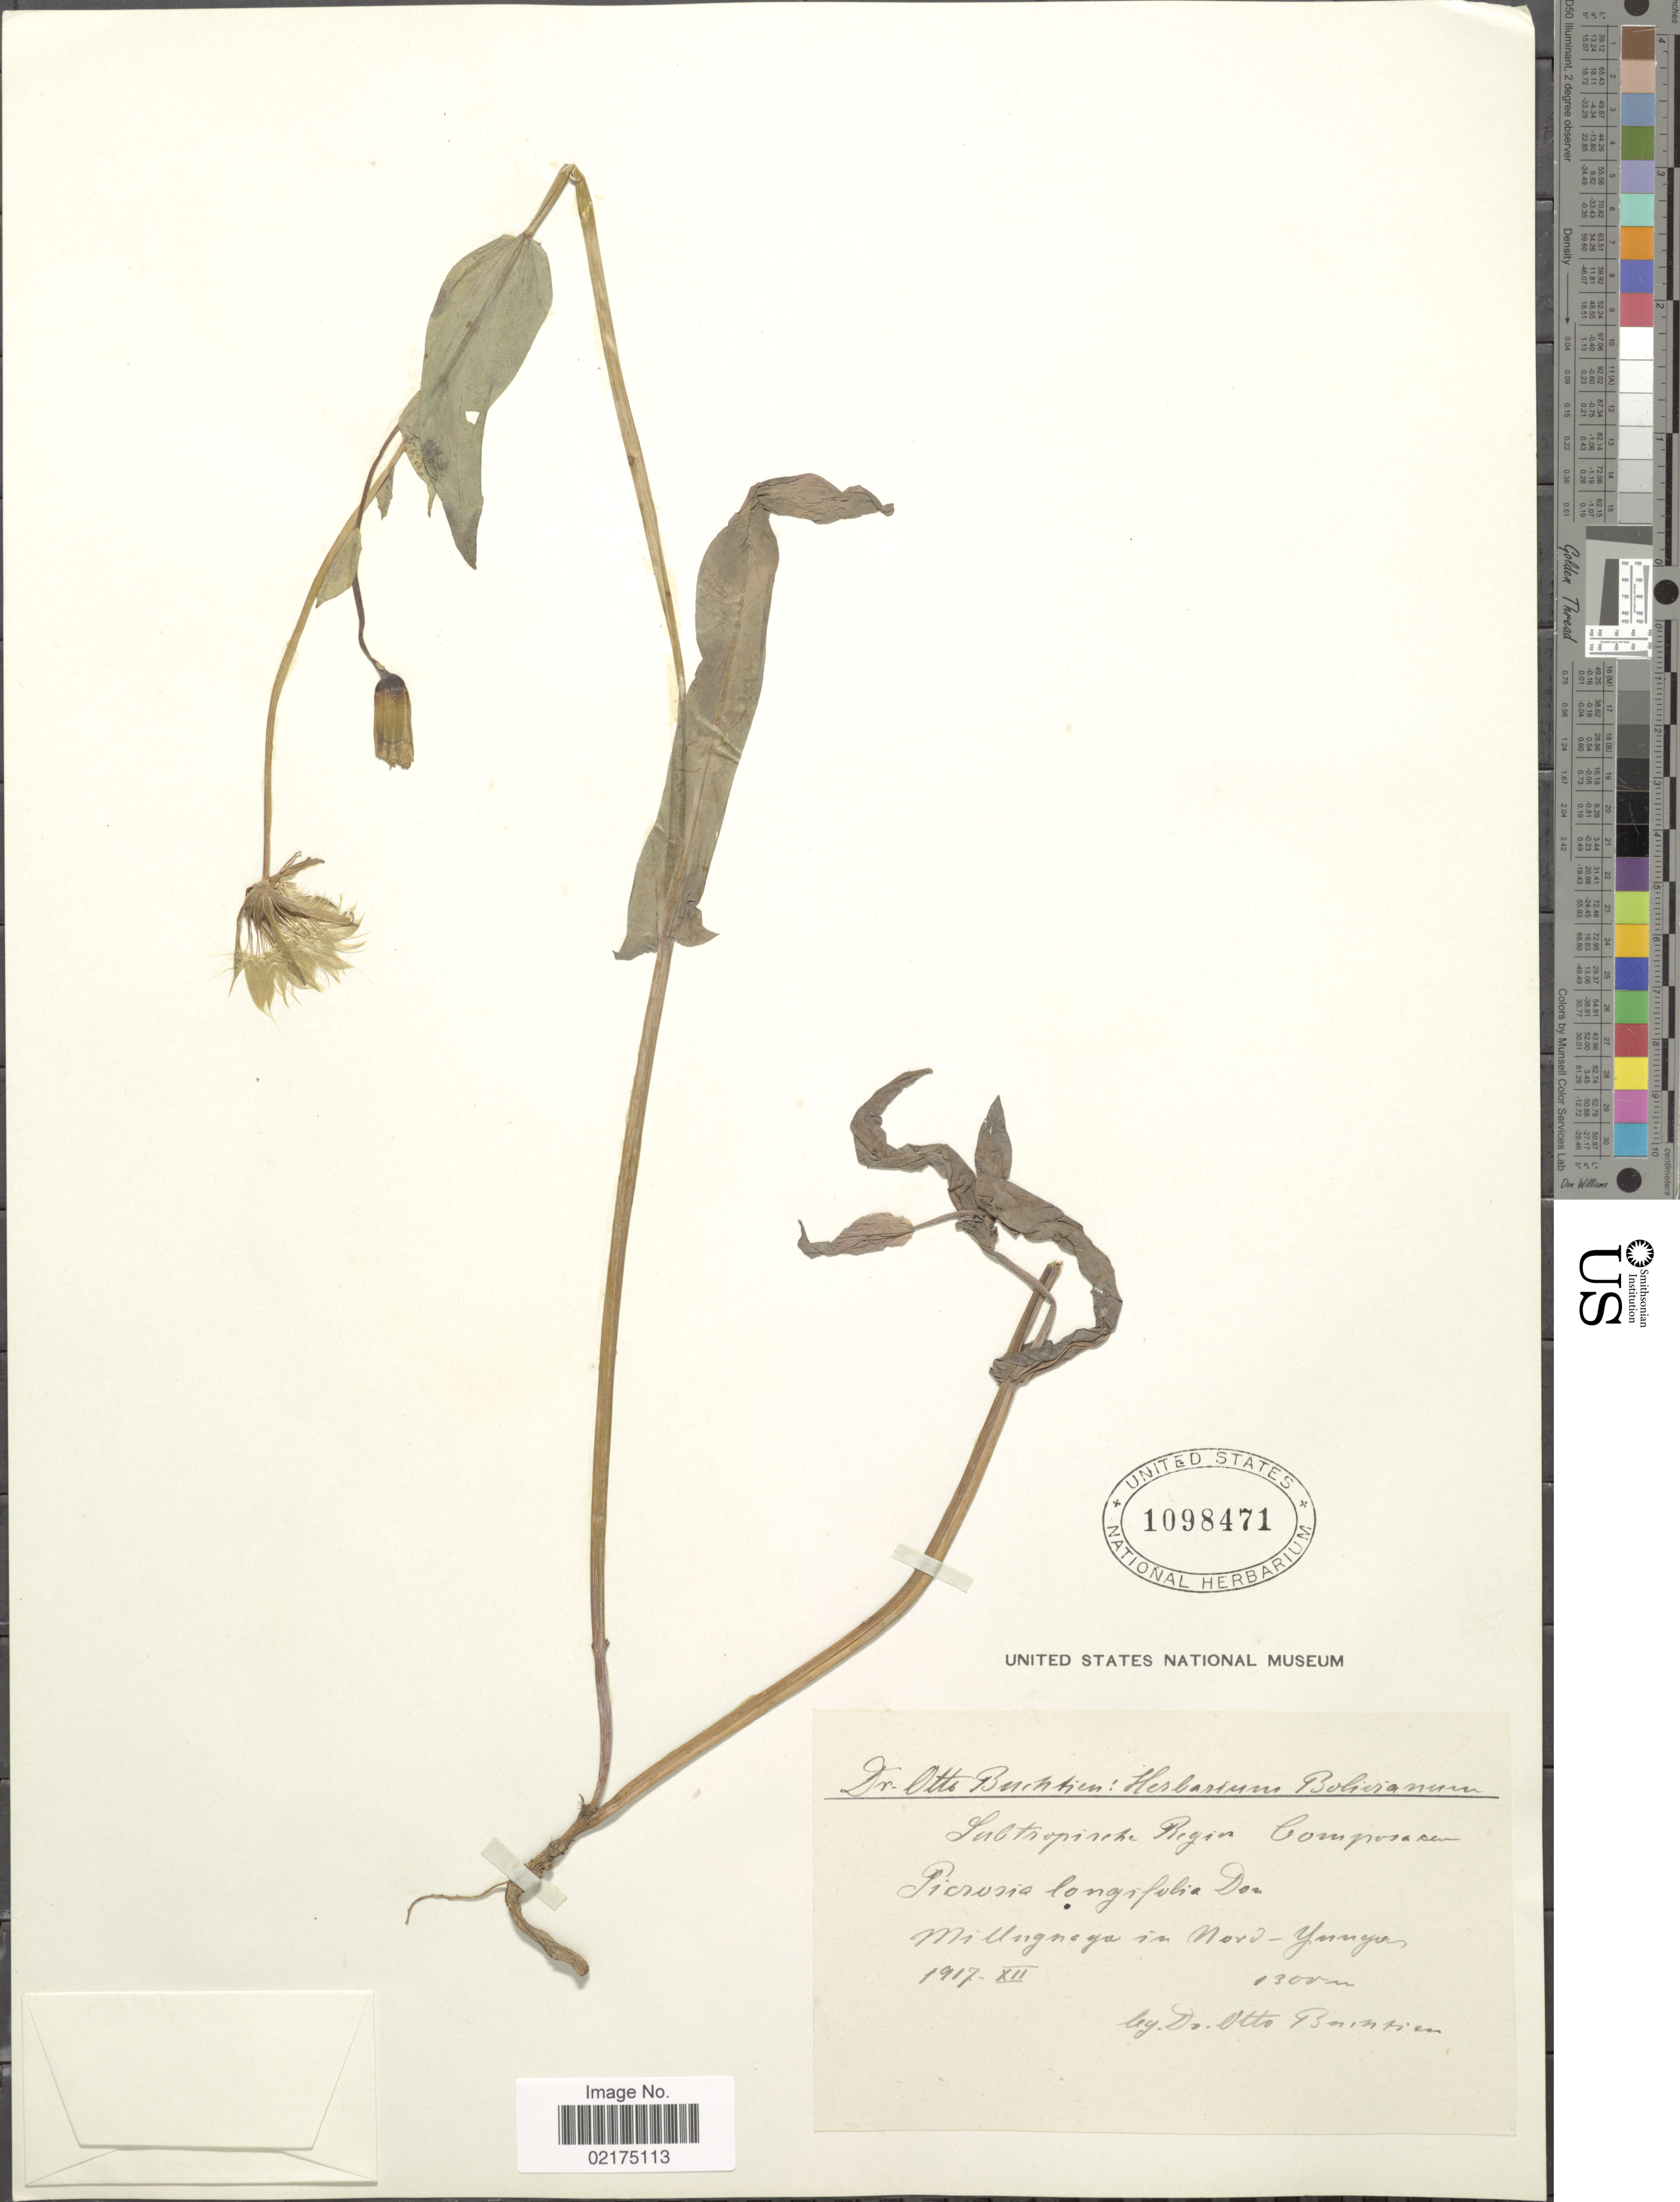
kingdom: Plantae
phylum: Tracheophyta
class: Magnoliopsida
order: Asterales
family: Asteraceae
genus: Picrosia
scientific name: Picrosia longifolia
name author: D. Don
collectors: O. Buchtien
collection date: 1917-12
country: Bolivia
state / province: La Paz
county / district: Nor Yungas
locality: Milluguaya in Nord-Yungas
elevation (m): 1300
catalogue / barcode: US 1098471